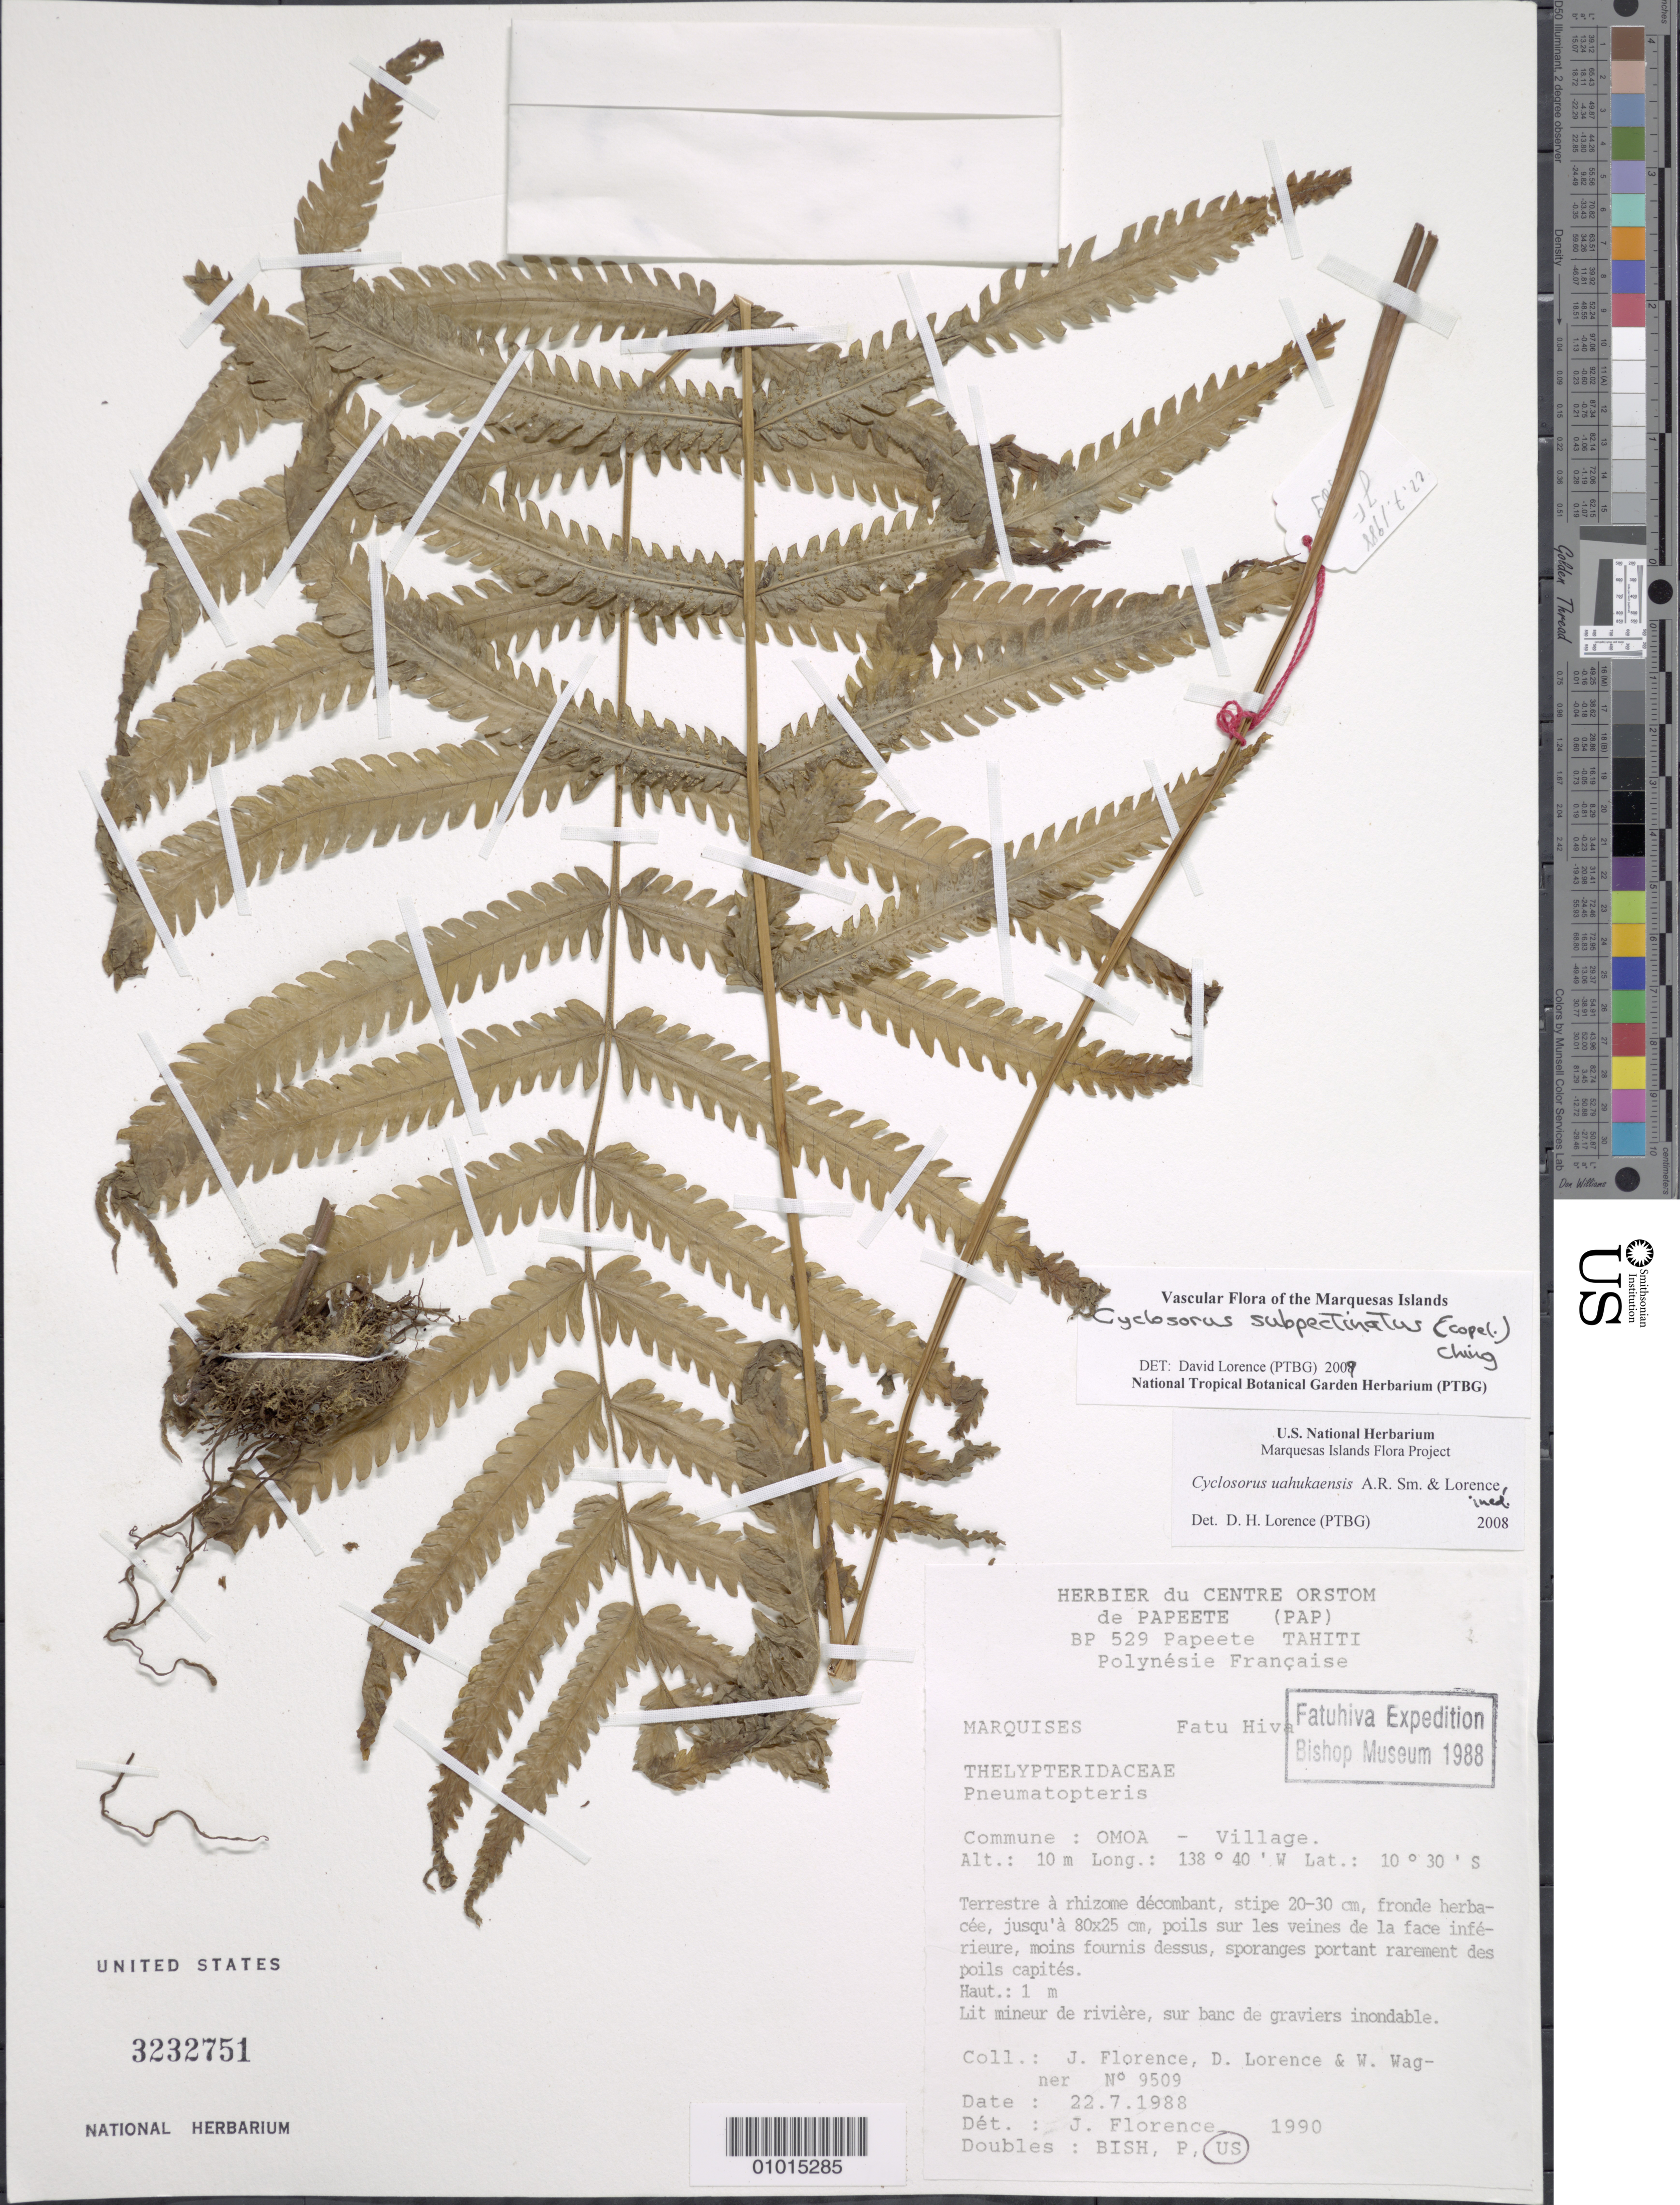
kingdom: Plantae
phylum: Tracheophyta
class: Polypodiopsida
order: Polypodiales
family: Thelypteridaceae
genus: Sphaerostephanos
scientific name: Sphaerostephanos subpectinatus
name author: (Copel.) Holttum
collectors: J. Florence, D. Lorence & W. L. Wagner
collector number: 9509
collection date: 1988-07-22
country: French Polynesia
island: Fatu Hiva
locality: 'Omo'a village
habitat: Lit mineur de rivière, sur banc de graviers inondable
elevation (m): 10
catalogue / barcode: US 3232751